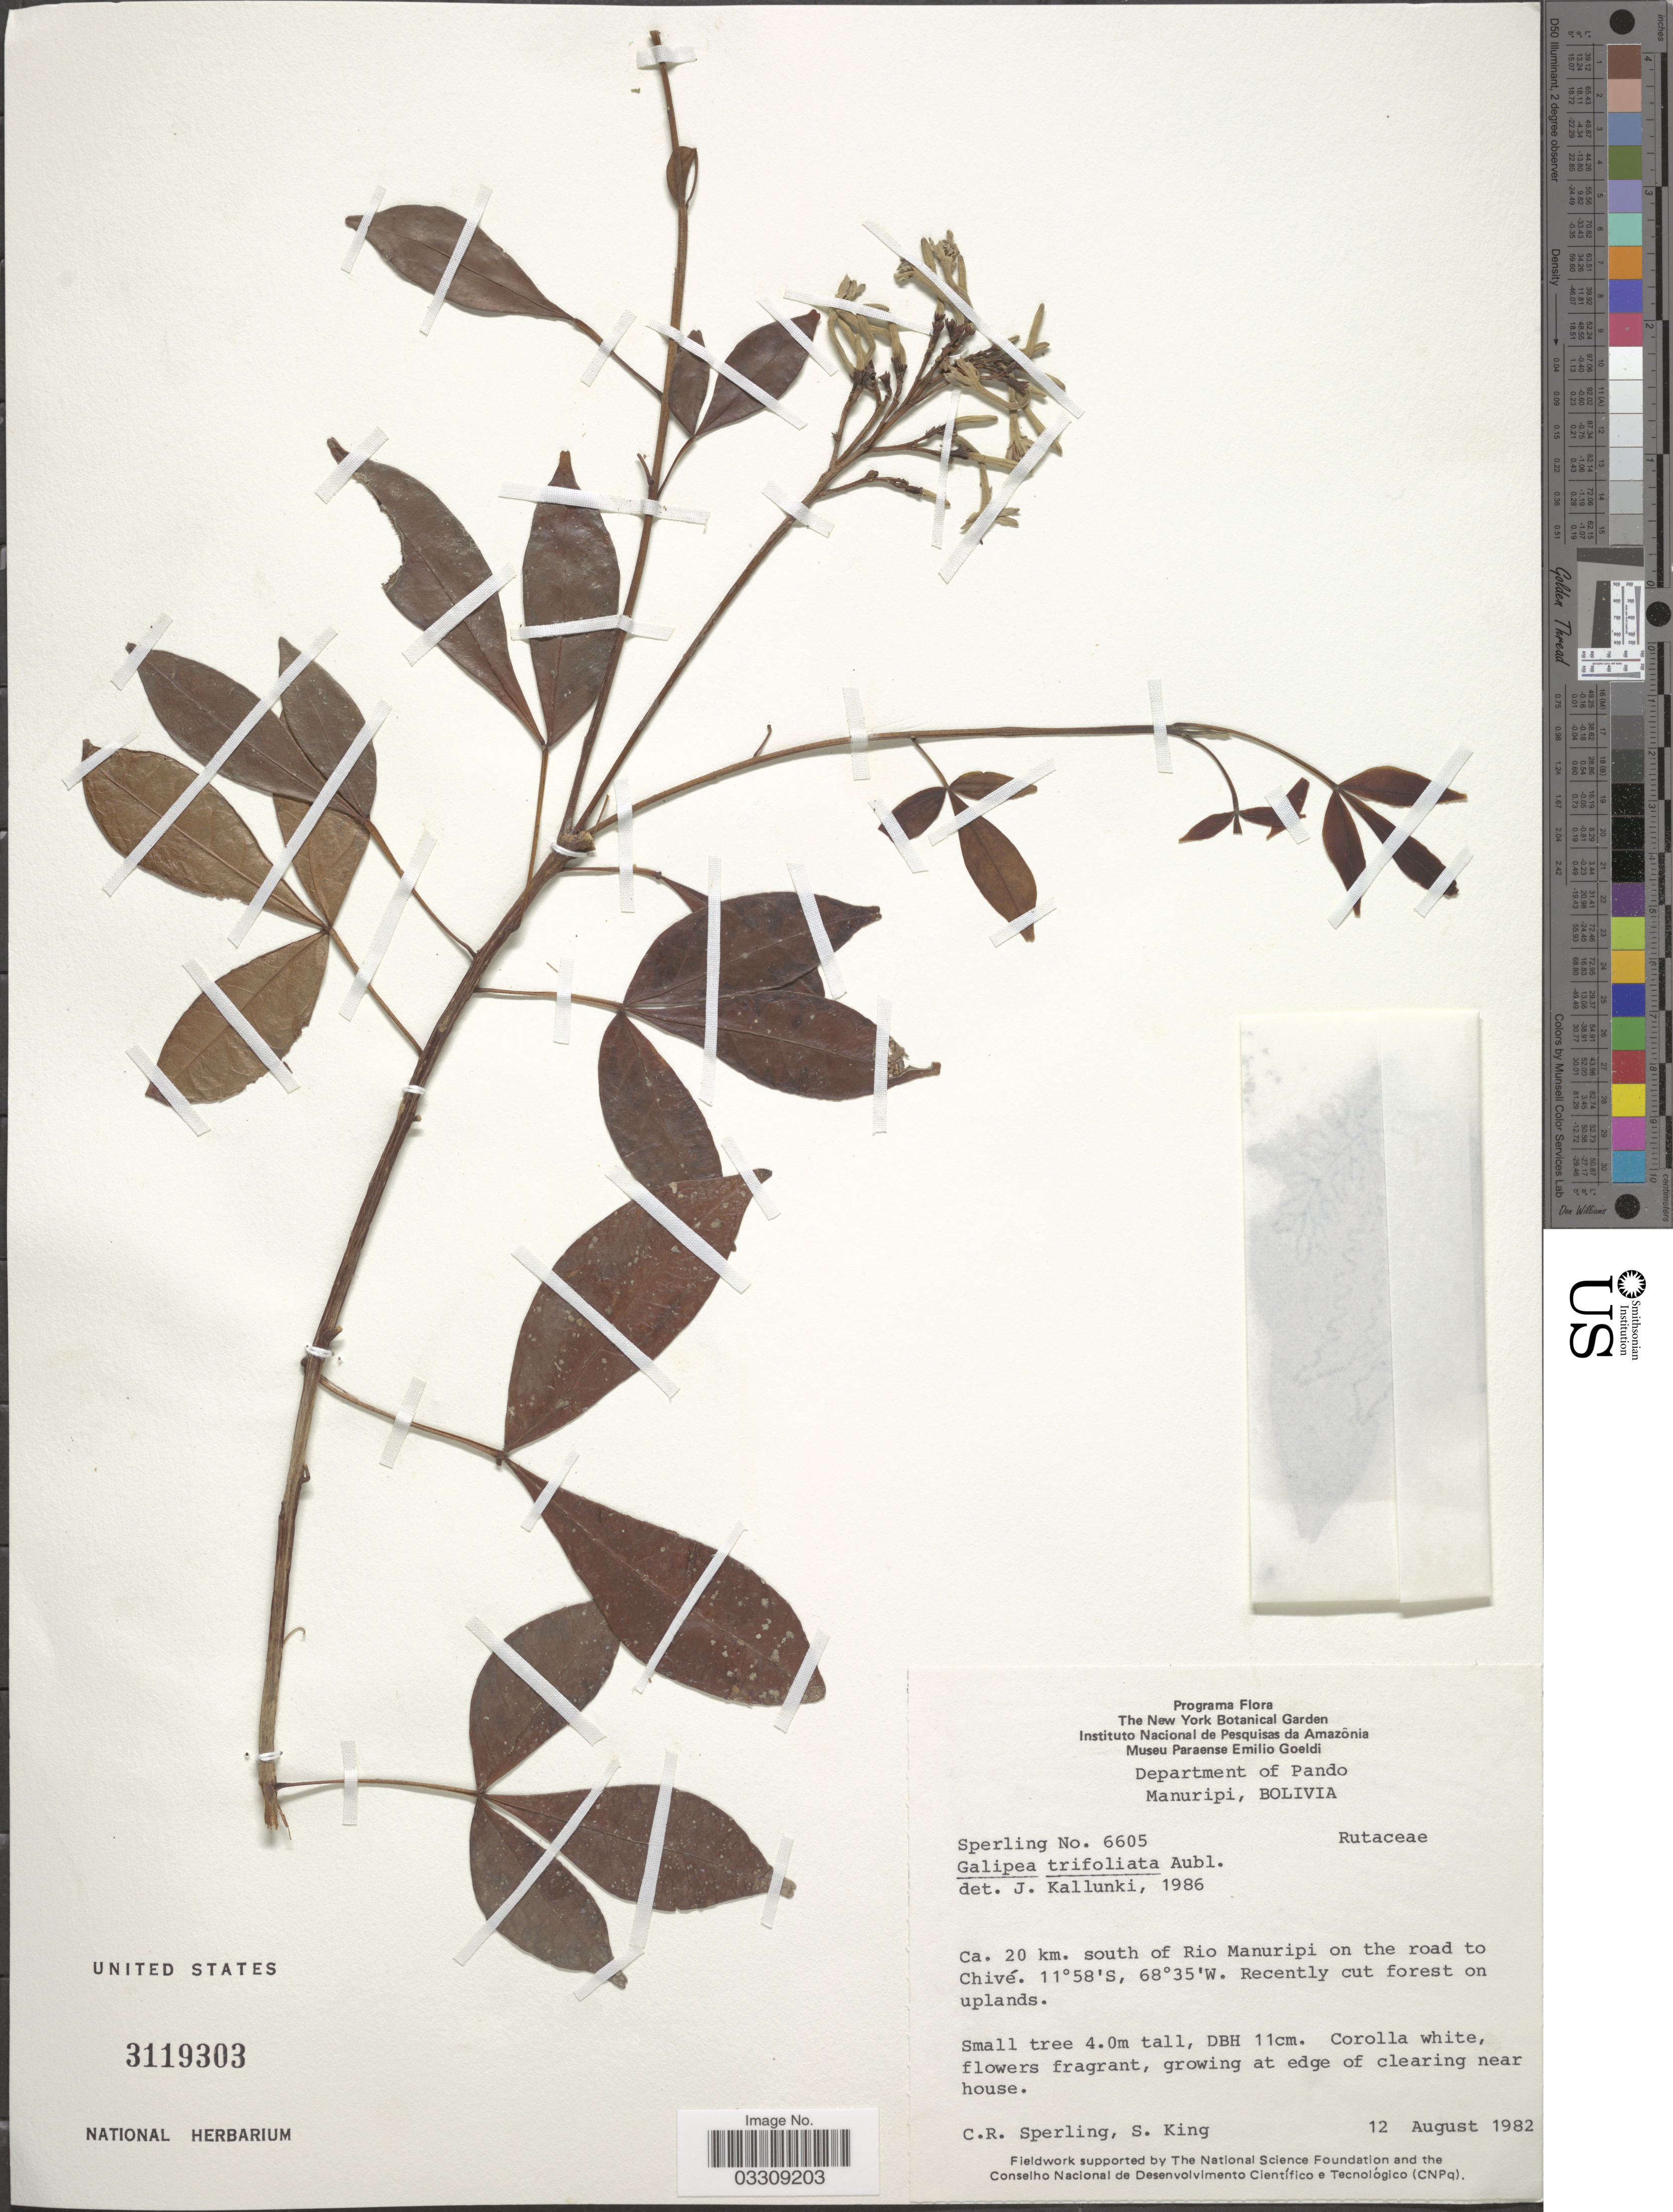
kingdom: Plantae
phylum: Tracheophyta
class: Magnoliopsida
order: Sapindales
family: Rutaceae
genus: Galipea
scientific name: Galipea trifoliata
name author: Aubl.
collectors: C. R. Sperling & S. King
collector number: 6605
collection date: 1982-08-12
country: Bolivia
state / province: Pando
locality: Department of Pando. Manuripi. Ca. 20 km. south of Rio Manuripi on the road to Chivé.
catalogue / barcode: US 3119303